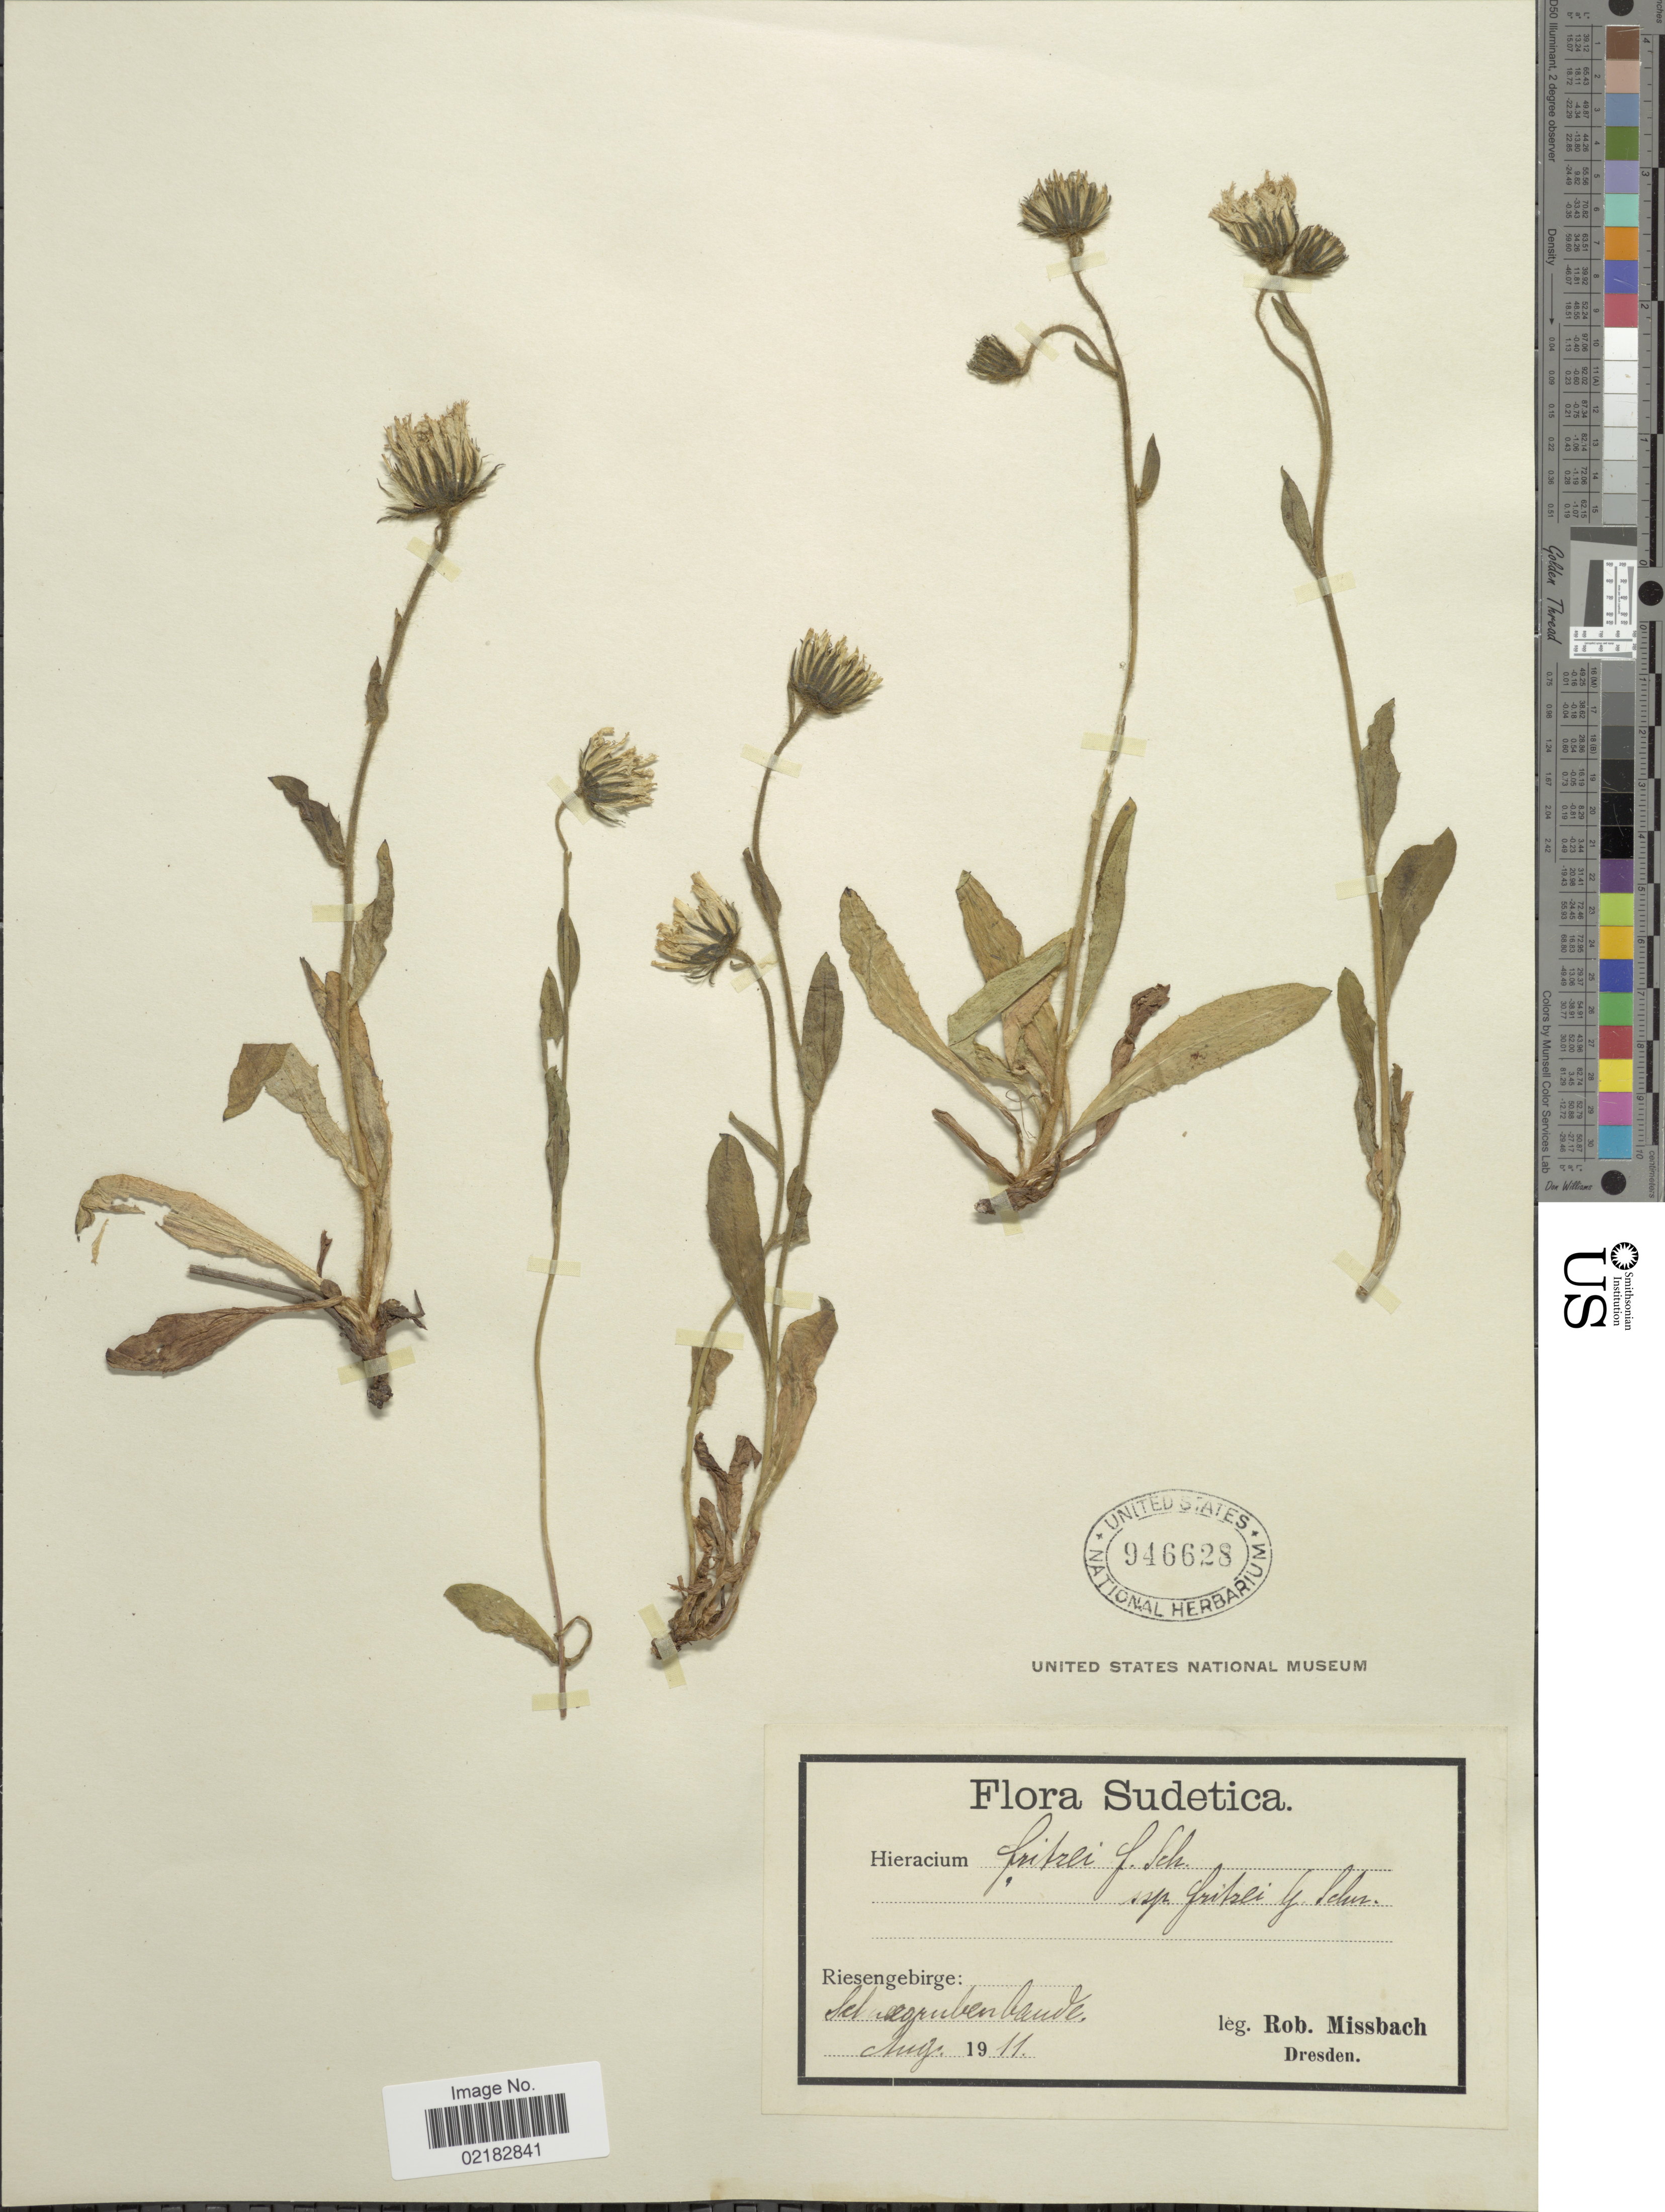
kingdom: Plantae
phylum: Tracheophyta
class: Magnoliopsida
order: Asterales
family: Asteraceae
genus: Hieracium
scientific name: Hieracium fritzei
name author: F.W. Schultz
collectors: R. Missbach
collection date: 1911-08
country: Poland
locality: Riesengebirge: sel agrubenbaule [interpreted]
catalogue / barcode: US 946628